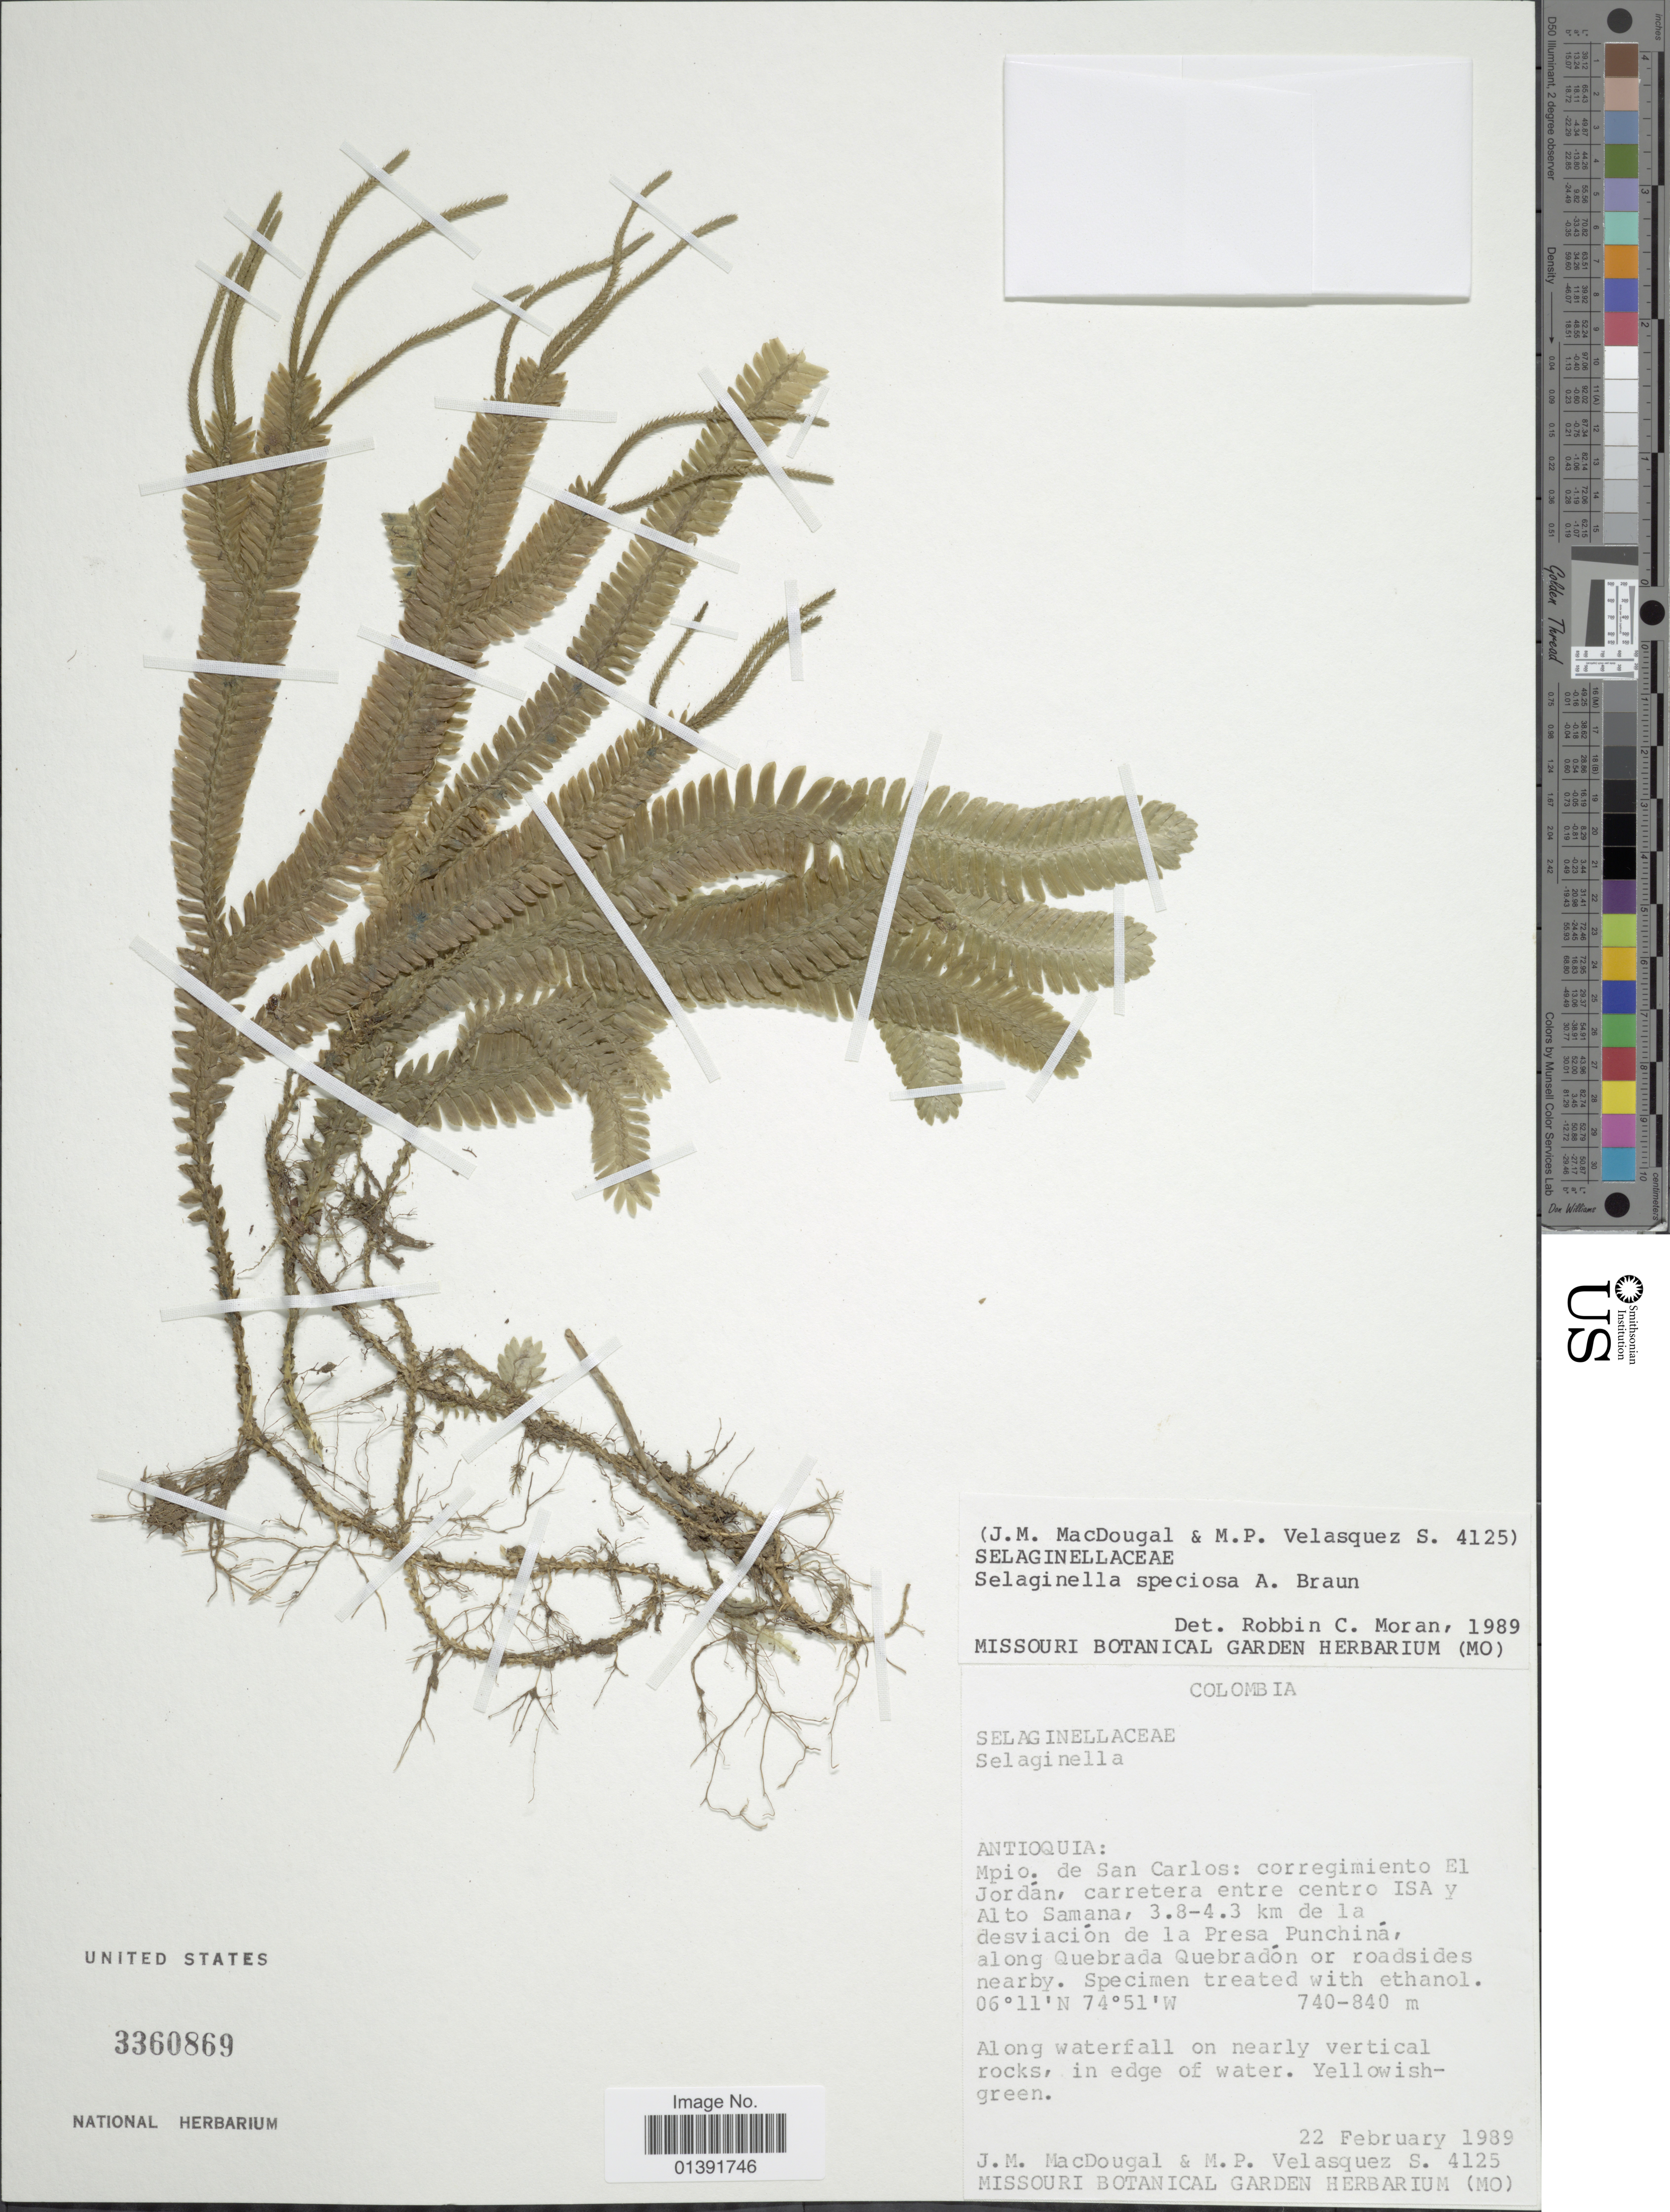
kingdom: Plantae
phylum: Tracheophyta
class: Lycopodiopsida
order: Selaginellales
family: Selaginellaceae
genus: Selaginella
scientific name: Selaginella speciosa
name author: A. Braun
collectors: J. MacDougall & M. P. Velásquez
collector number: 4125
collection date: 1989-02-22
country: Colombia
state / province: Antioquia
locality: Mpio. de San Carlos: corregimiento El Jordan, carretera entre centro ISA y Alto Samana, 3.8-4.3 km de la desviacion de la Presa Puchina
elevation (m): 740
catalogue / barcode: US 3360869